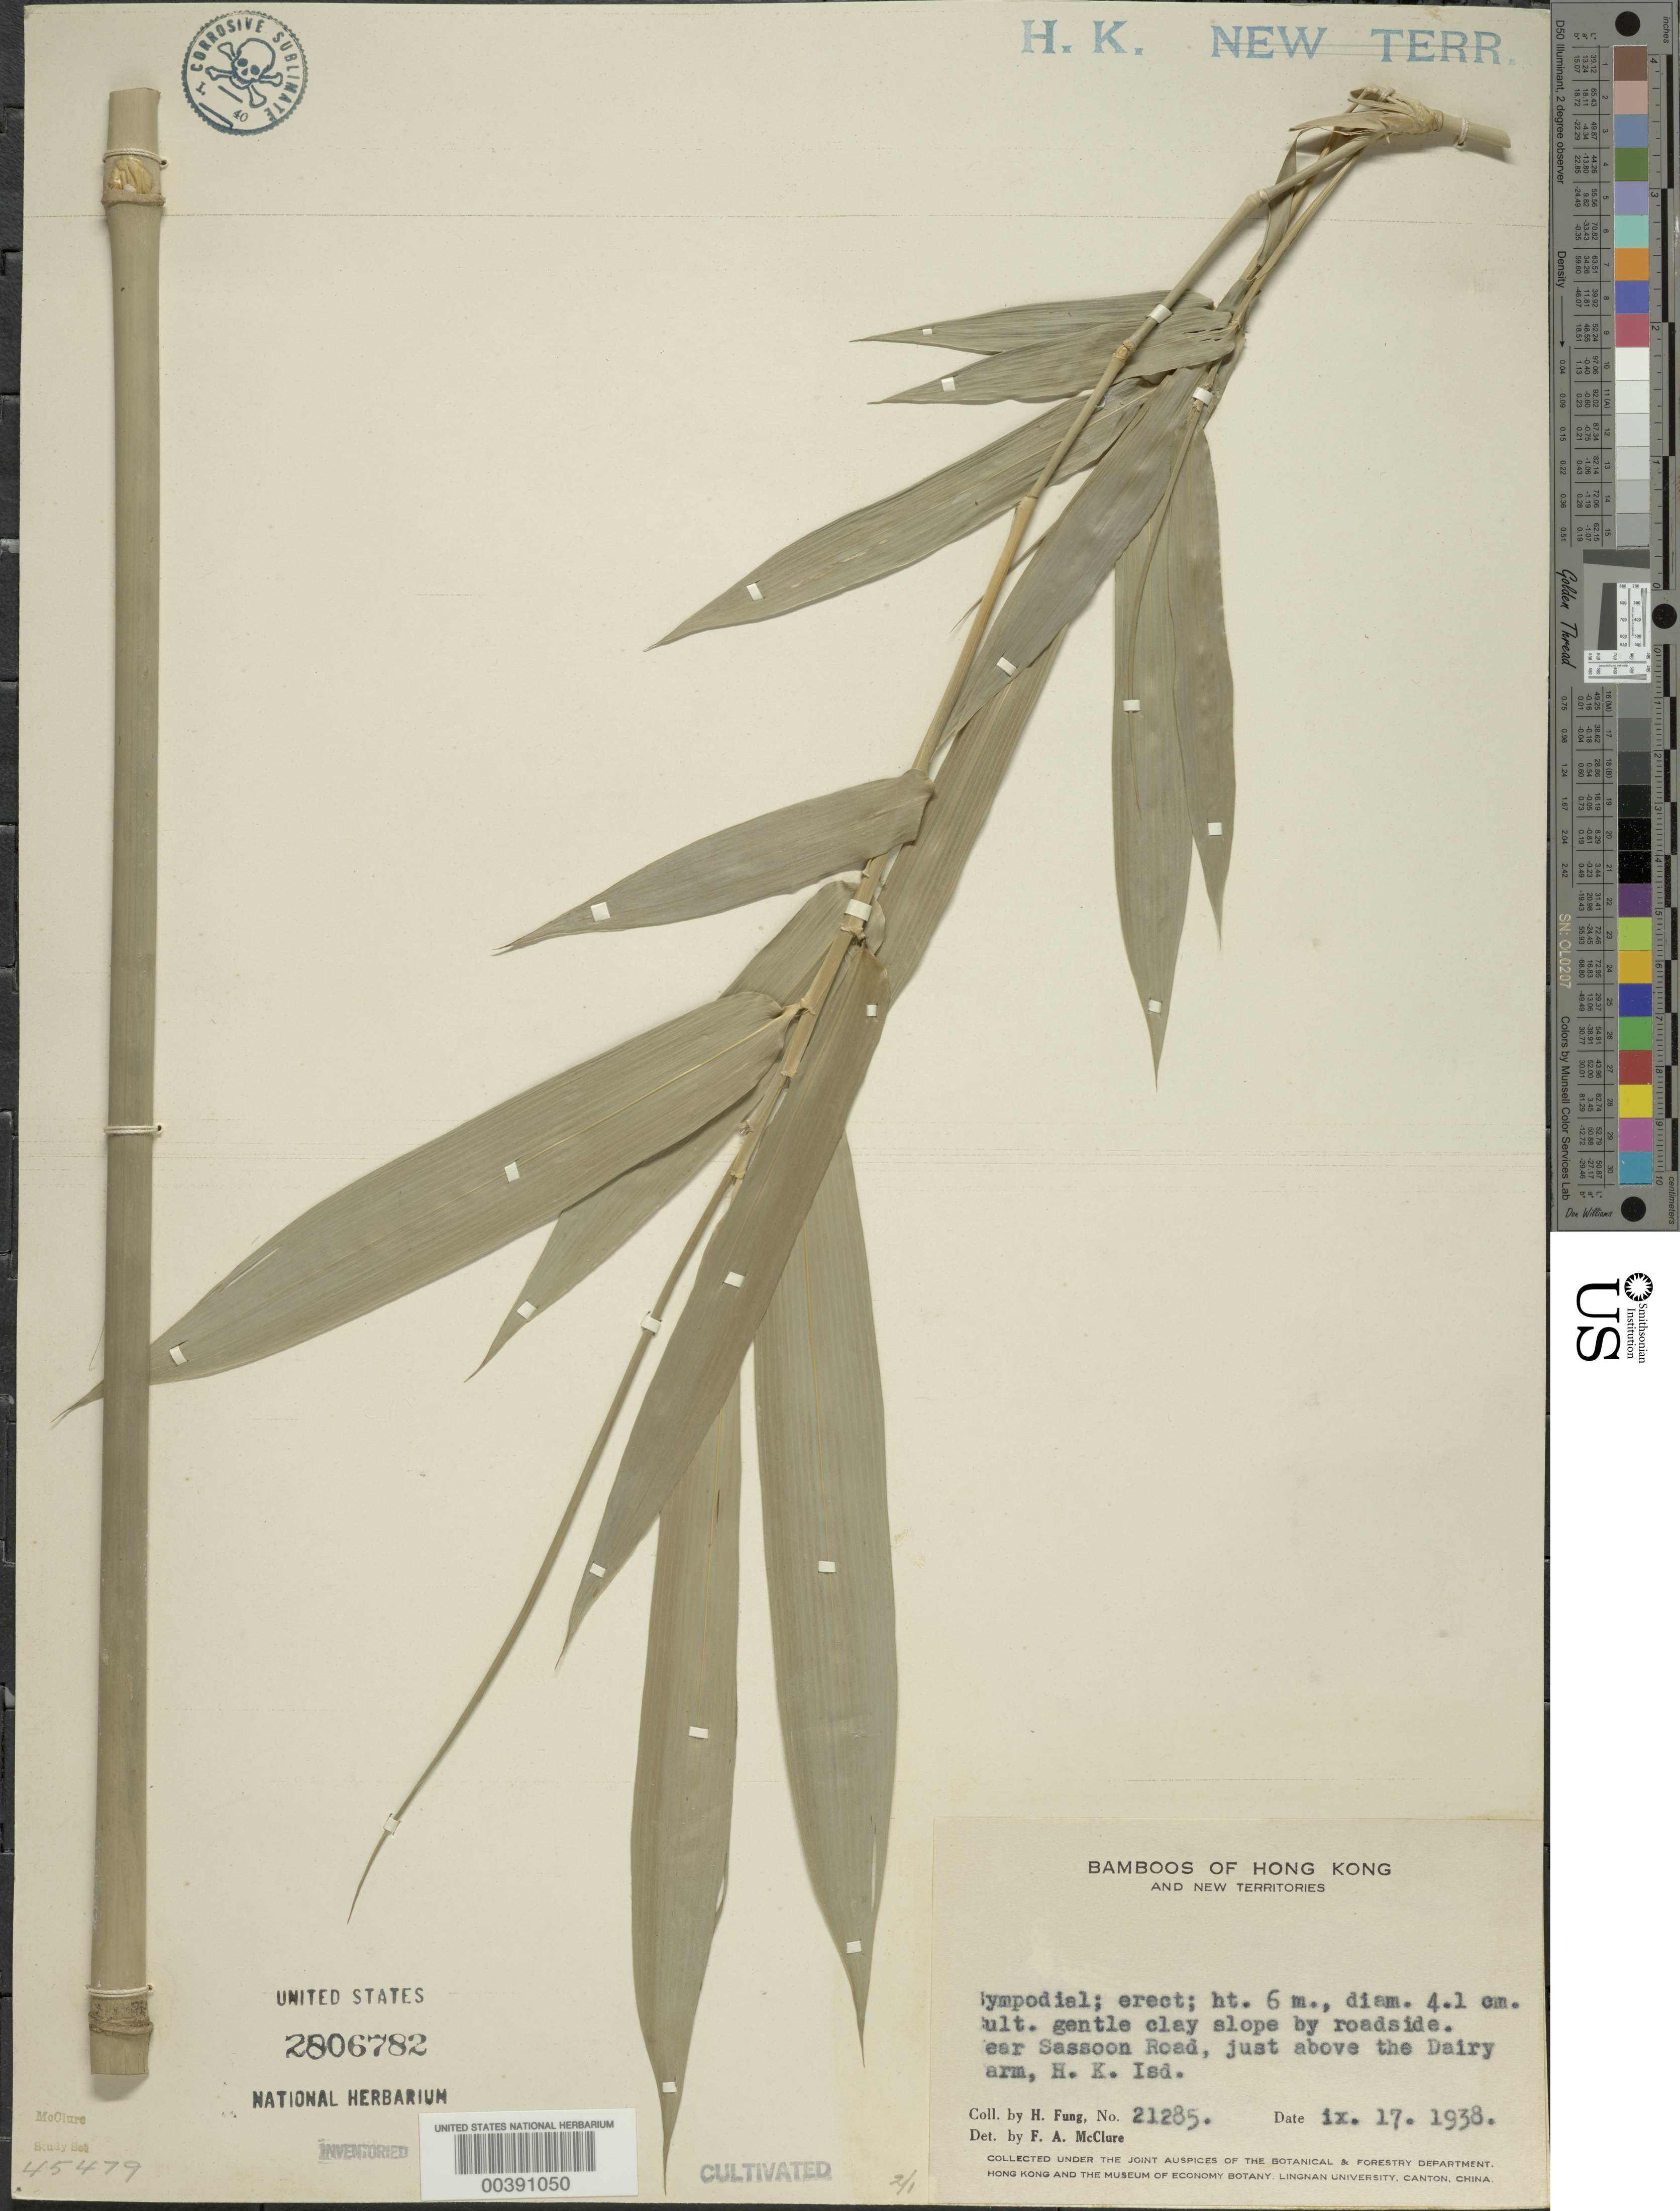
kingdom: Plantae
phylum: Tracheophyta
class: Liliopsida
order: Poales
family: Poaceae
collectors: H. L. Fung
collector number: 21285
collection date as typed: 17 Sep 1938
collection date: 1938-09-17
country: China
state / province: Hong Kong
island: Hong Kong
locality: Dairy arm, sassoon rd.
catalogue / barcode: US 2806782